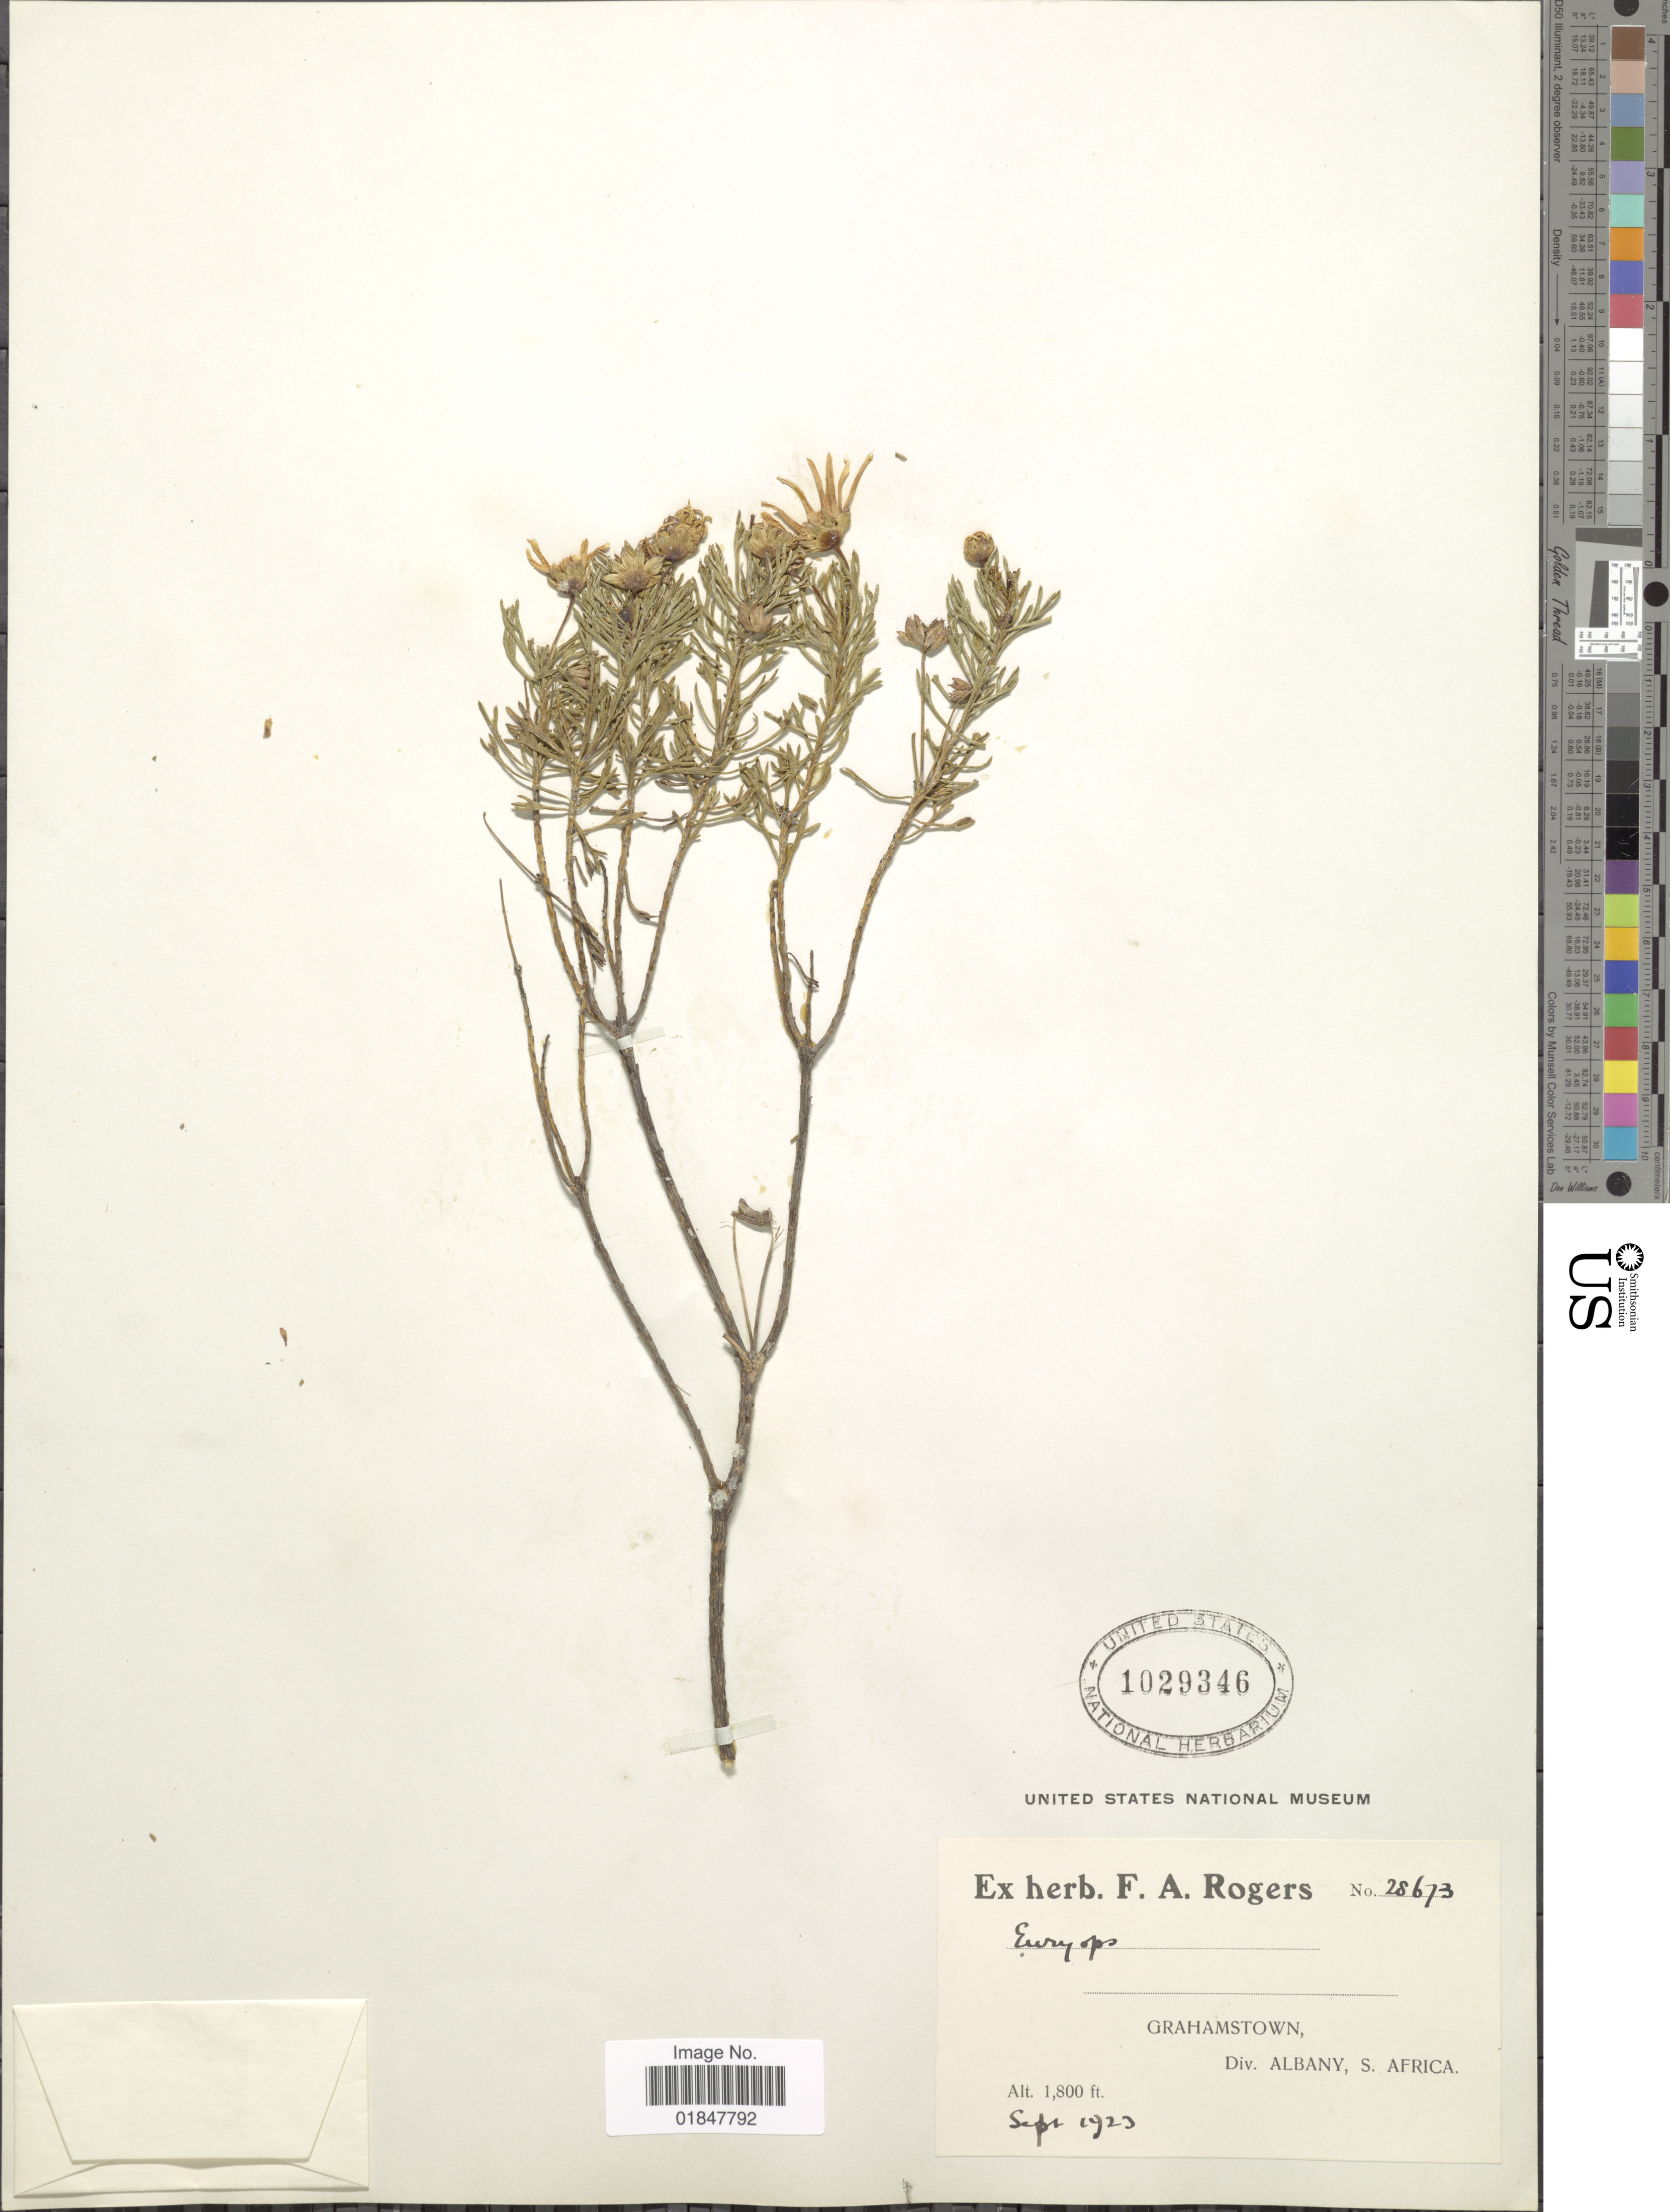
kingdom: Plantae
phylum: Tracheophyta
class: Magnoliopsida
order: Asterales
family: Asteraceae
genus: Euryops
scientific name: Euryops sp.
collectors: ex herb. F. A. Rogers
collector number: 28673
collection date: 1923-09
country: South Africa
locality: Grahamstown, Div. Albany, S. Africa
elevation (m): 549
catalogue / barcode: US 1029346